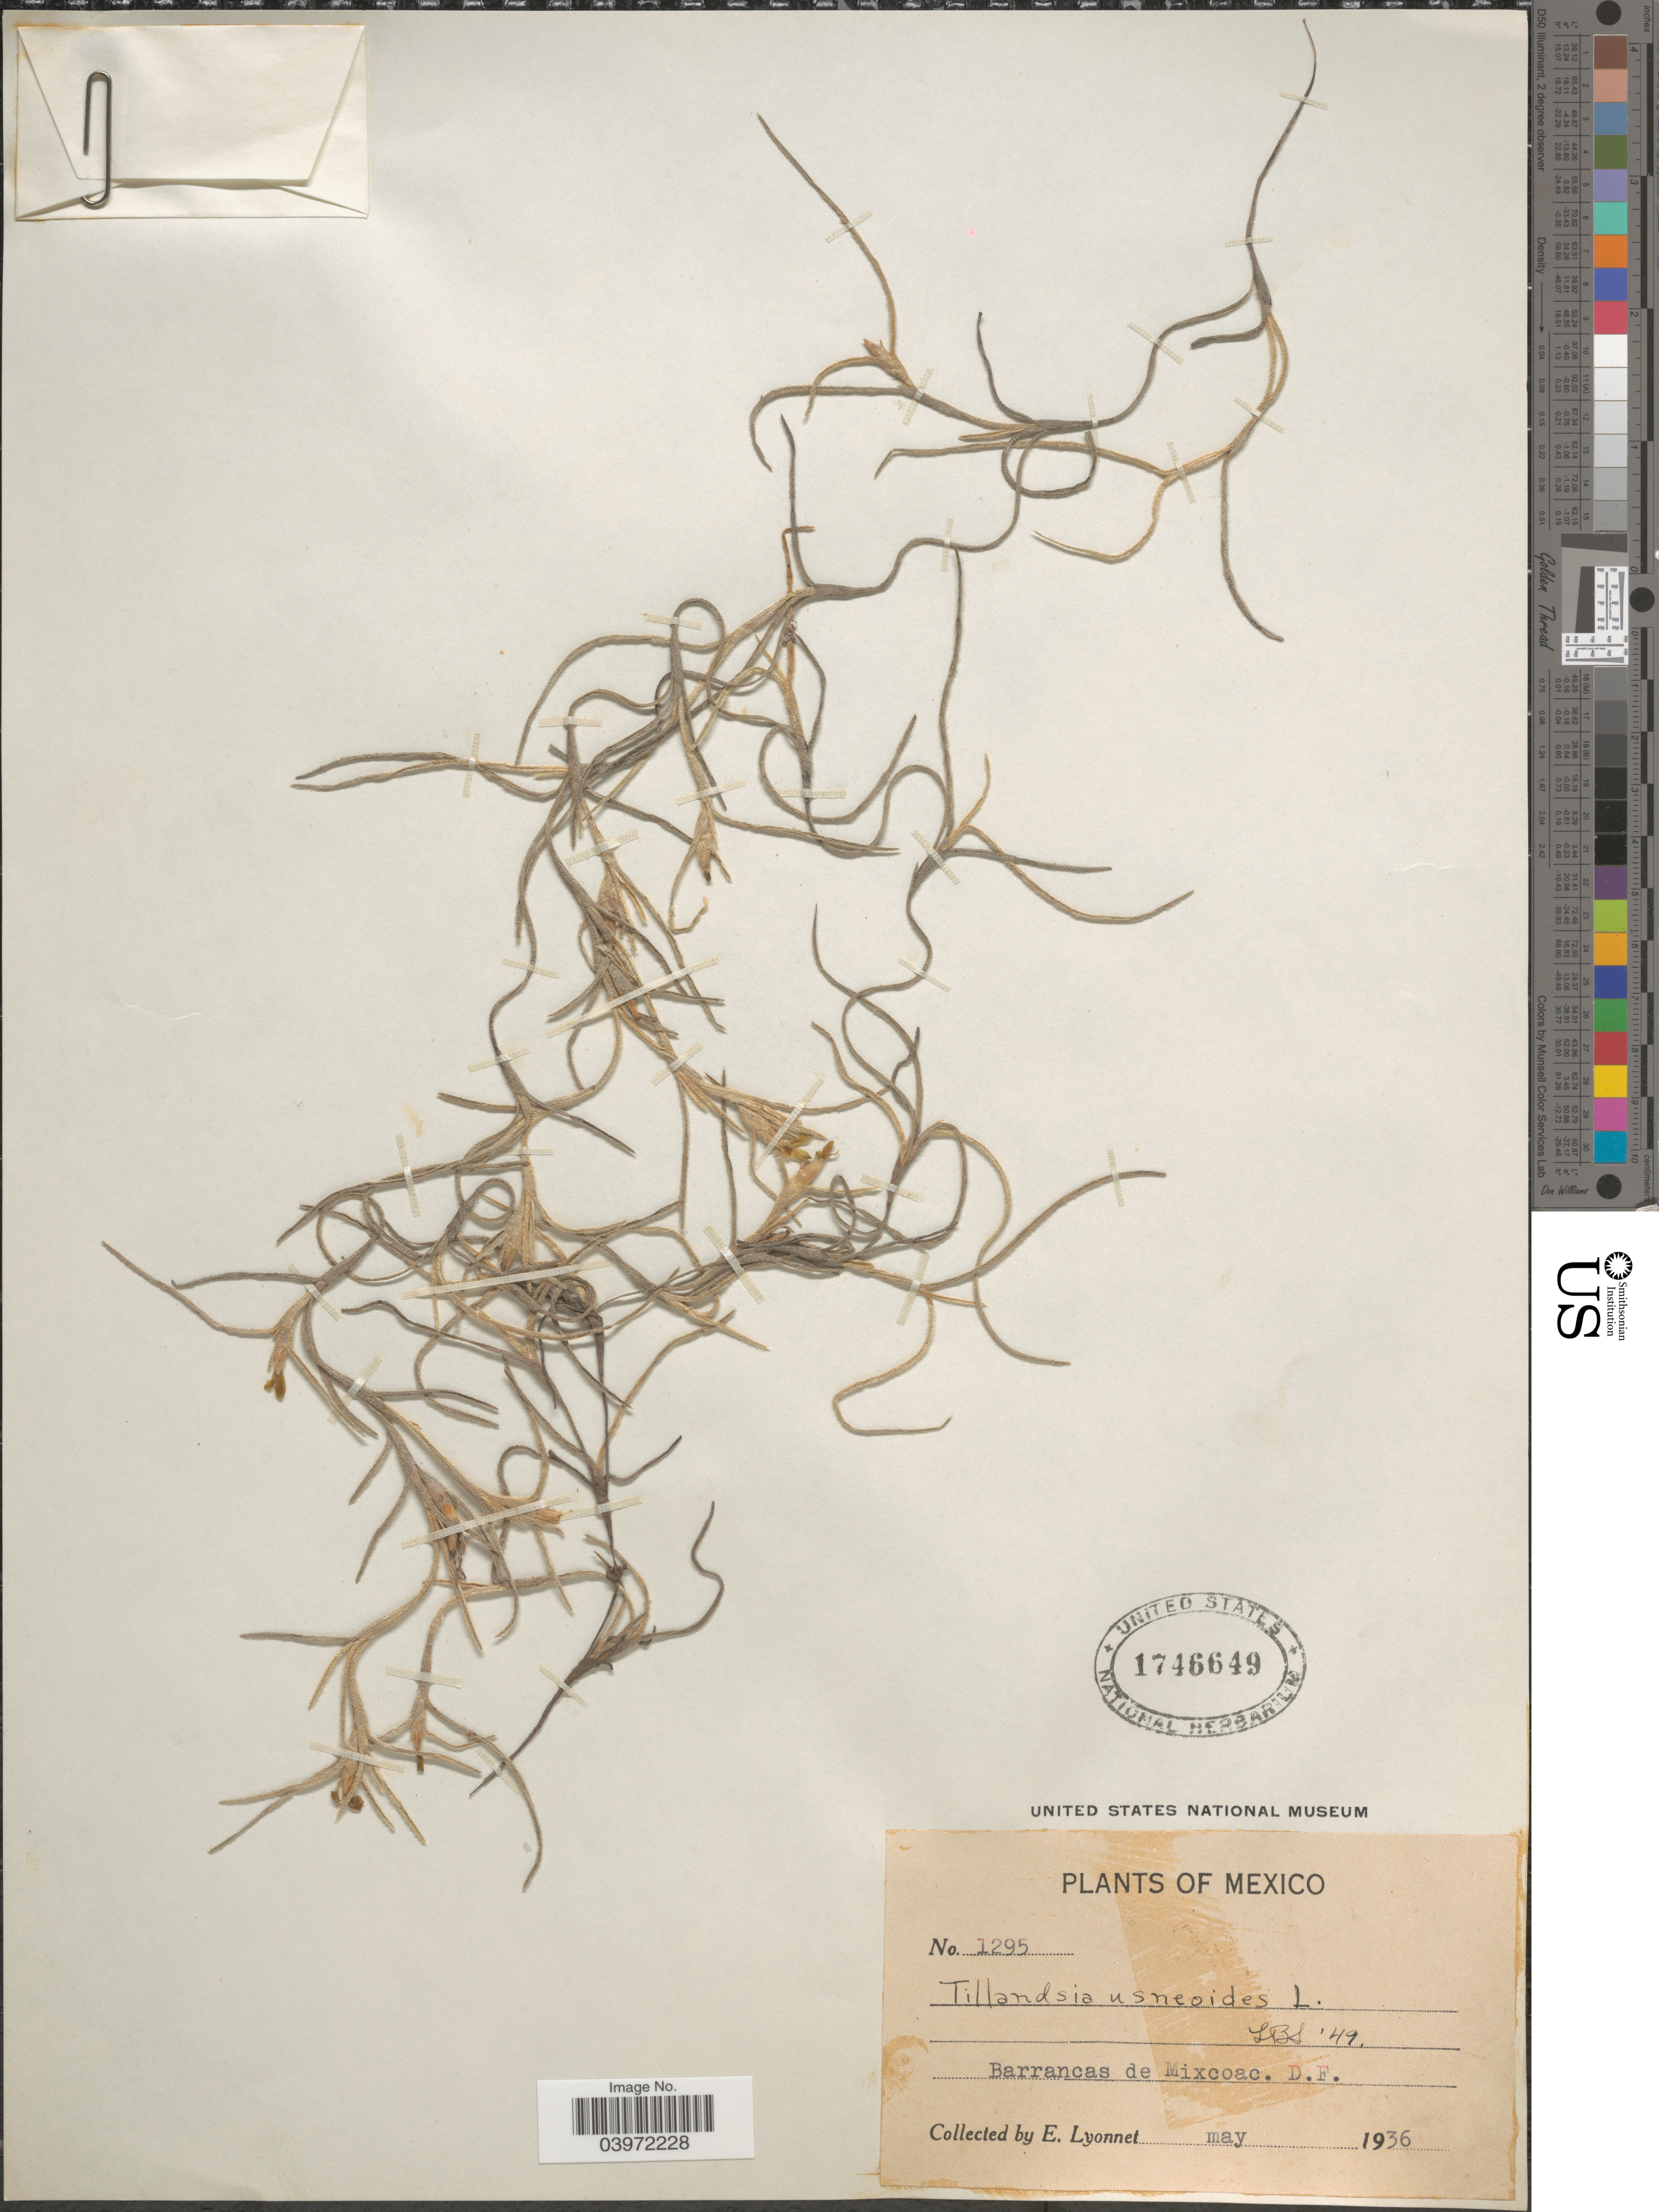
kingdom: Plantae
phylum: Tracheophyta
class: Liliopsida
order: Poales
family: Bromeliaceae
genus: Tillandsia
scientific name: Tillandsia usneoides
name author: (L.) L.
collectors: E. Lyonnet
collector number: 1295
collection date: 1936-05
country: Mexico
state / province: Distrito Federal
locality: Barrancas de Mixcoac. D.F.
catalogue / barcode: US 1746649